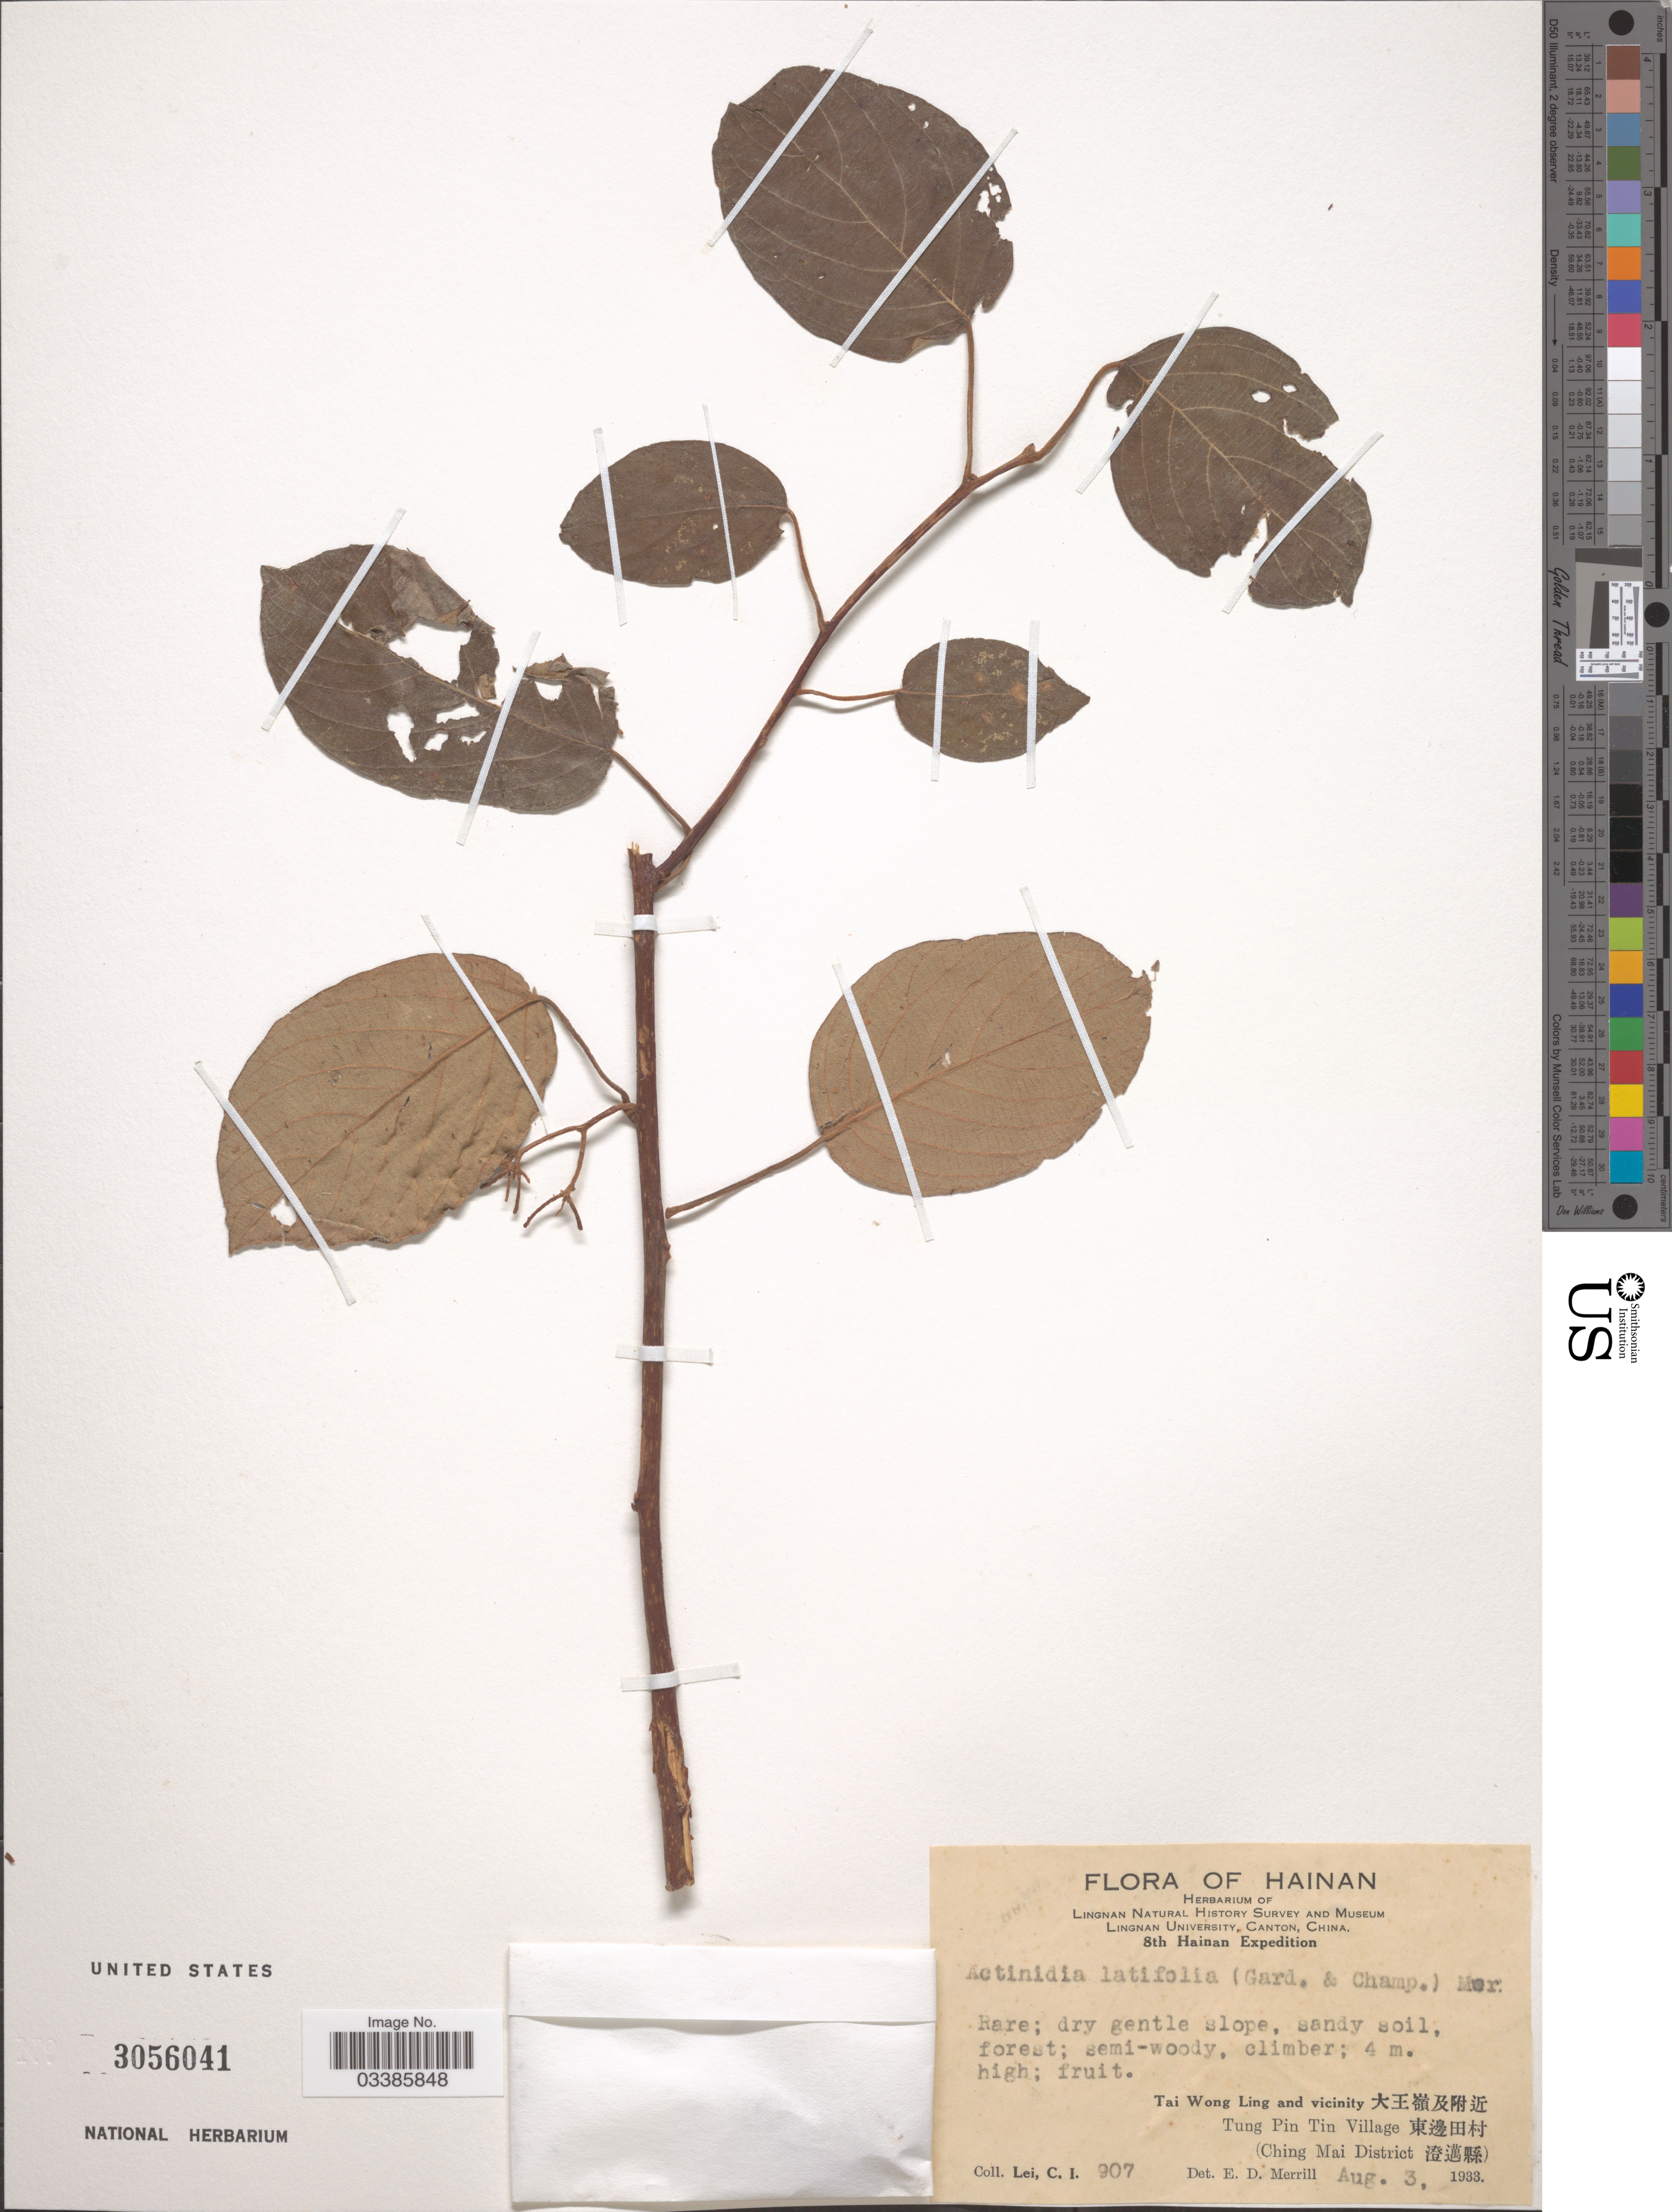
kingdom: Plantae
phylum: Tracheophyta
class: Magnoliopsida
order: Ericales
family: Actinidiaceae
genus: Actinidia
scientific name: Actinidia latifolia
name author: (Gardner & Champ.) Merr.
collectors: C. I. Lei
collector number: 907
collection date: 1933-08-03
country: China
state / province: Hainan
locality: Tai Wong Ling and vicinity. Tung Pin Tin Village. (Ching Mai District.)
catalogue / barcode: US 3056041